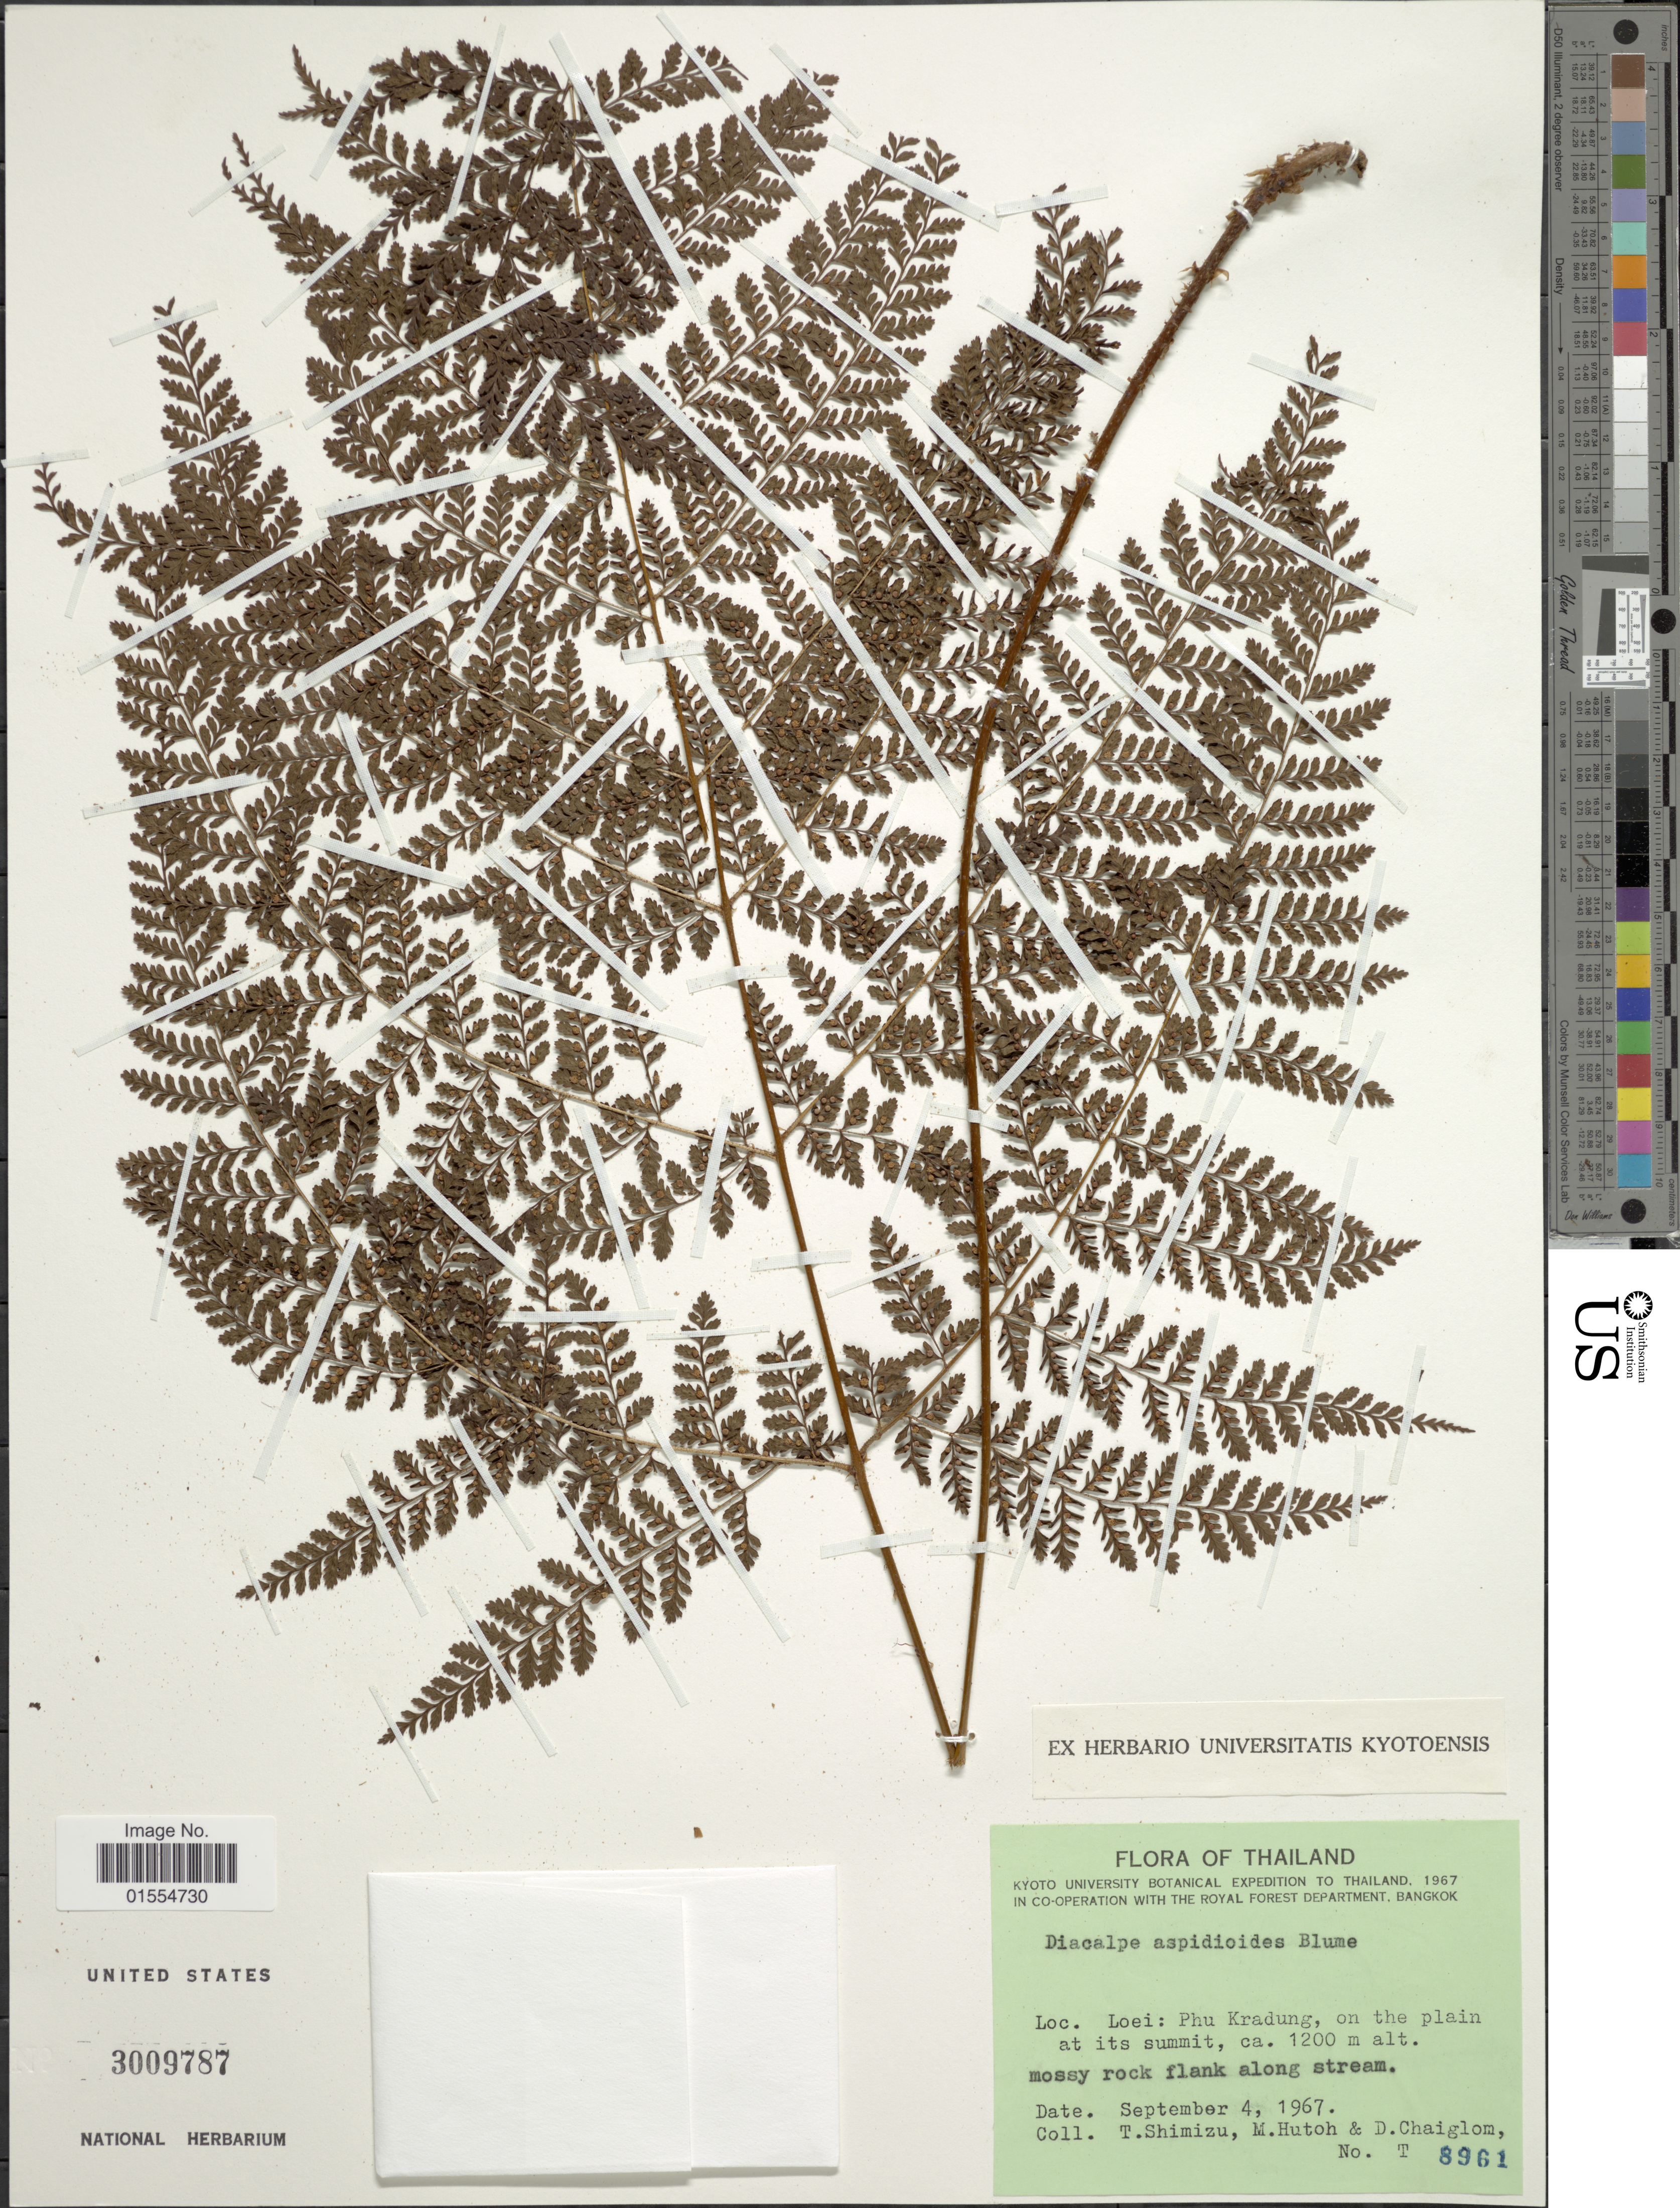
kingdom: Plantae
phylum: Tracheophyta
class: Polypodiopsida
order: Polypodiales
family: Dryopteridaceae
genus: Dryopteris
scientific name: Dryopteris pseudocaenopteris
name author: (Kunze) Li Bing Zhang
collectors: T. Shimizu, M. Hutoh & D. Chaiglom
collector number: T8961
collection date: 1967-09-04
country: Thailand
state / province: Loei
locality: Thailand, Loei: Phu Kradung, on the plain at its summit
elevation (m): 1200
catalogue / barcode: US 3009787